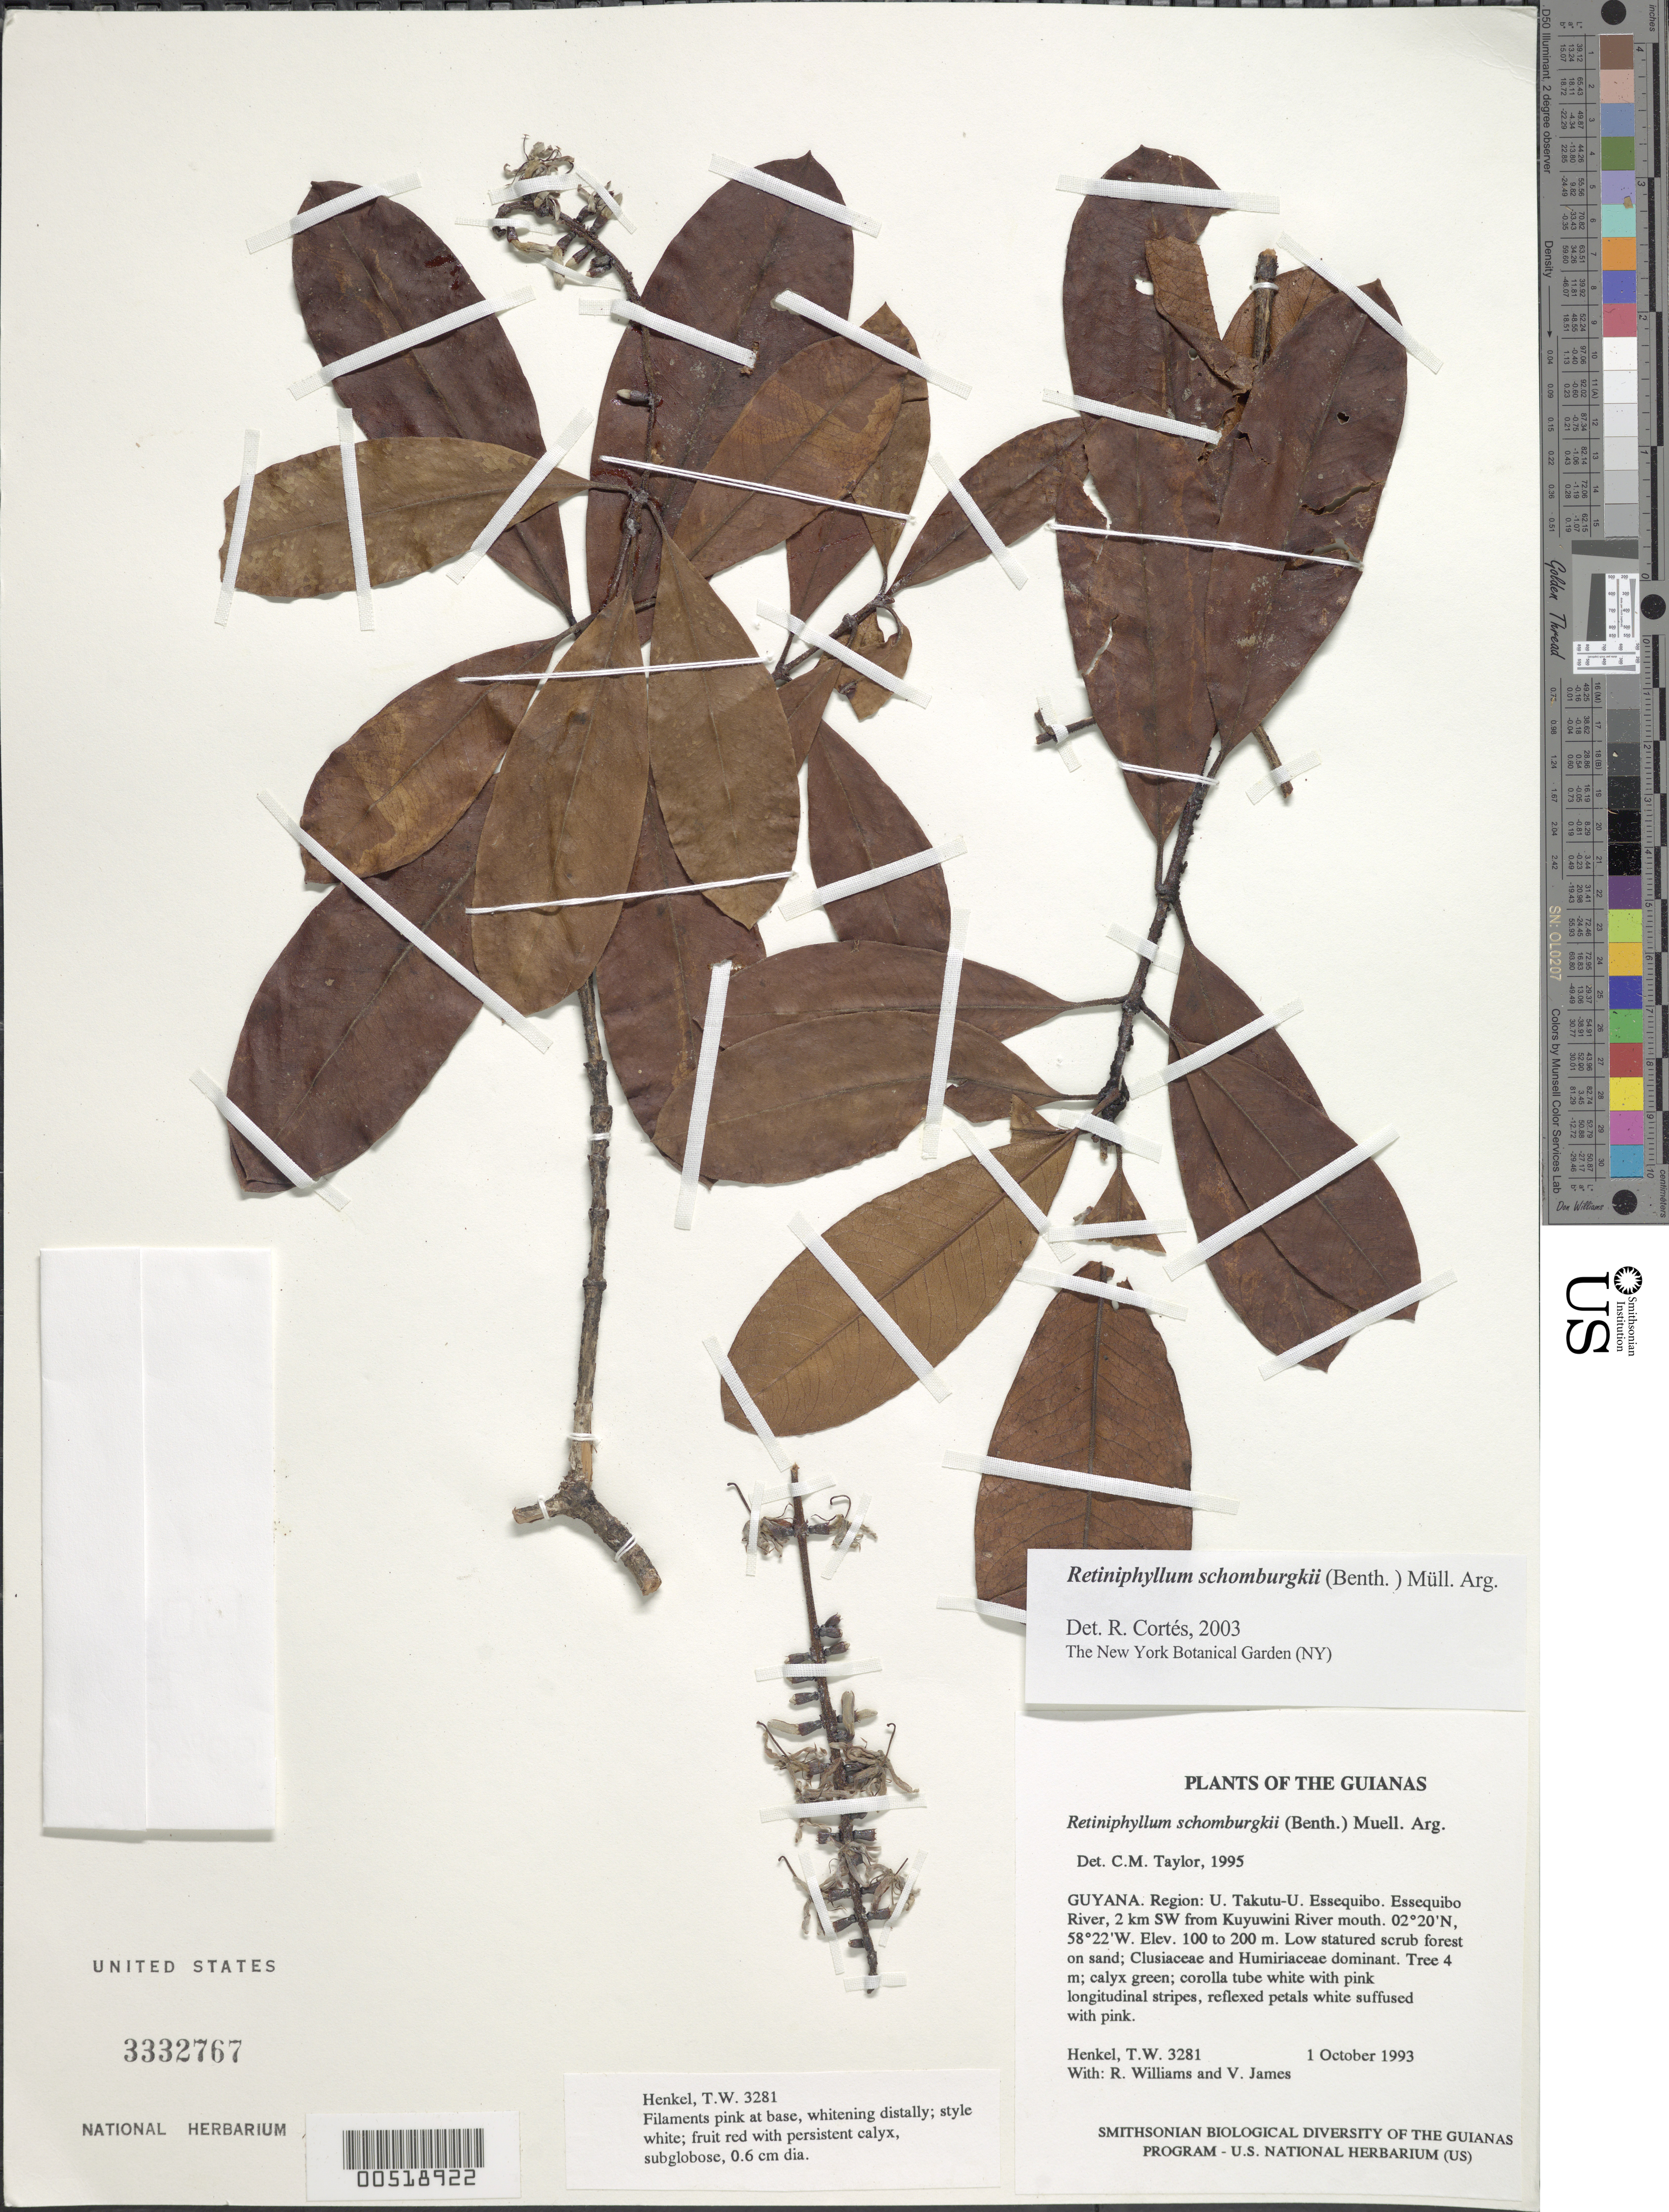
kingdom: Plantae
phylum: Tracheophyta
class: Magnoliopsida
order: Gentianales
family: Rubiaceae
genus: Retiniphyllum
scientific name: Retiniphyllum schomburgkii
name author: (Benth.) Müll. Arg.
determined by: Taylor, Charlotte M.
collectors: T. Henkel, R. Williams & V. James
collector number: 3281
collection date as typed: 1 October 1993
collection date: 1993-10-01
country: Guyana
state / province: U. Takutu-U. Essequibo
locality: Essequibo River, 2 km SW from Kuyuwini River mouth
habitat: Low statured scrub forest on sand; Clusiaceae and Humiriaceae dominant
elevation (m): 100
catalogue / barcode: US 3332767